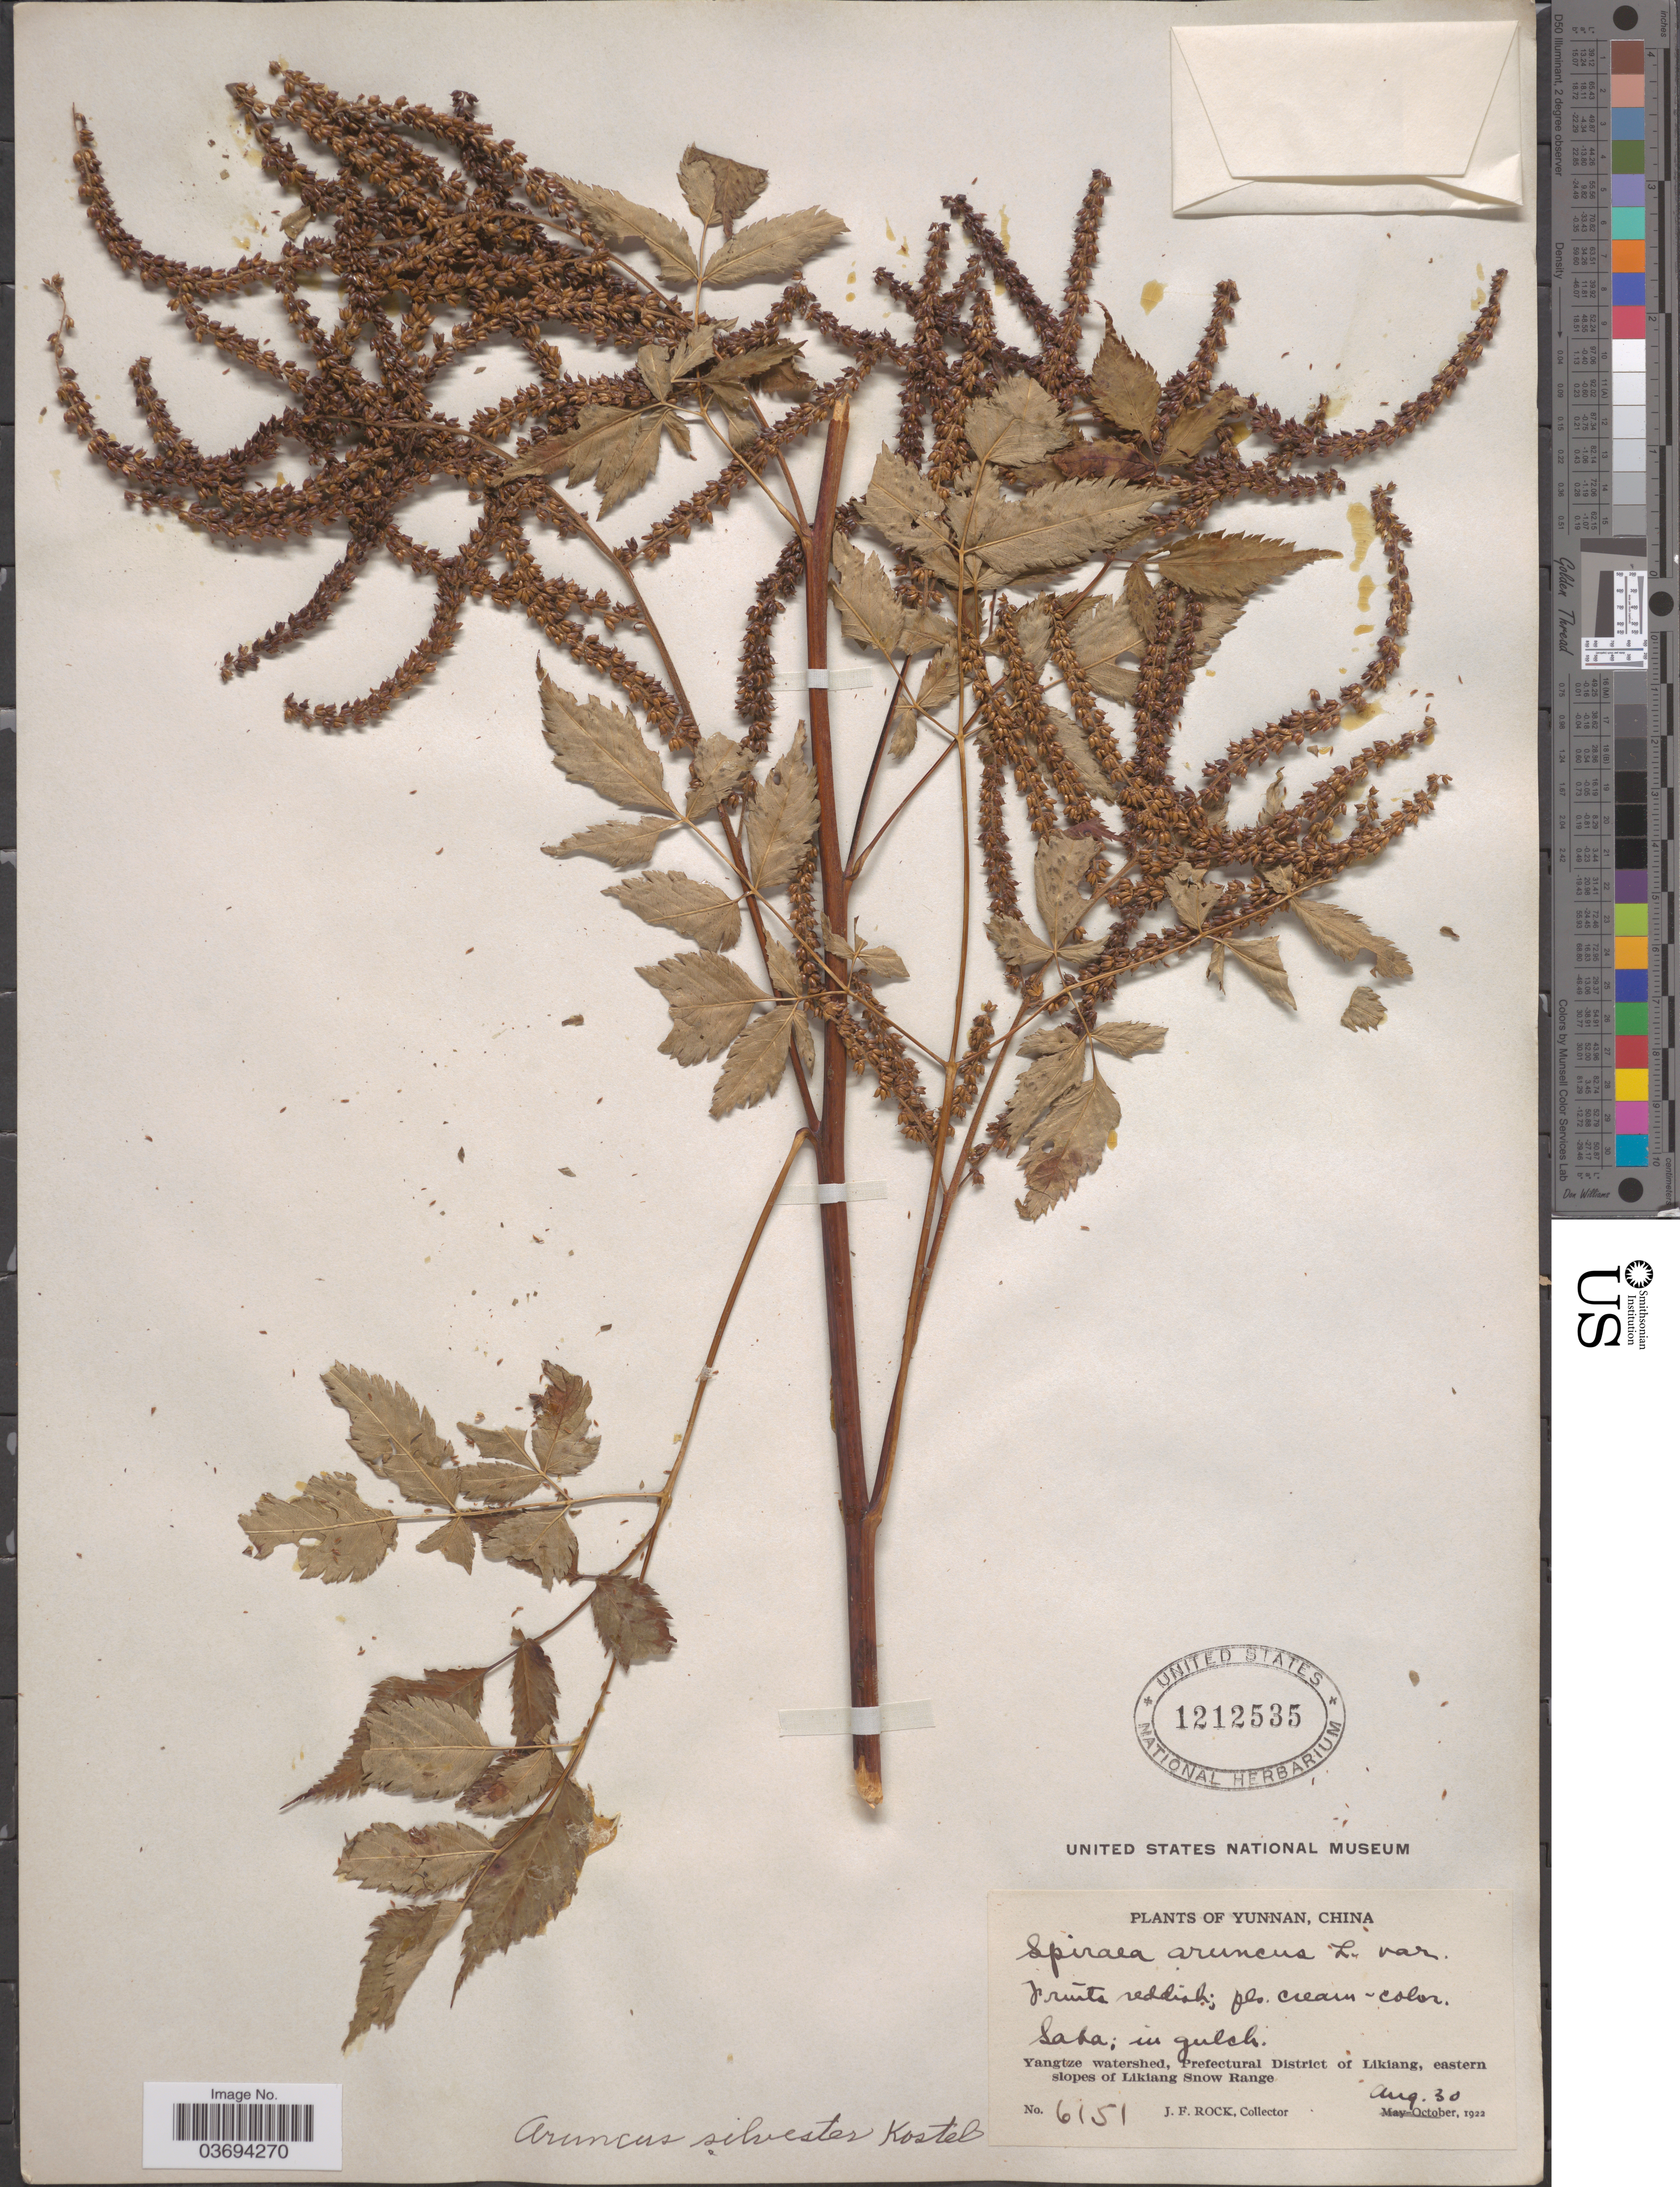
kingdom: Plantae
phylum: Tracheophyta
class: Magnoliopsida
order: Rosales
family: Rosaceae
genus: Aruncus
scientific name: Aruncus sylvester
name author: Kostel. ex Maxim.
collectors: J. Rock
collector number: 6151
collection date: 1922-08-30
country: China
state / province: Yunnan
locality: Yangtze watershed, Prefectural District of Likiang, eastern slopes of Likiang Snow Range.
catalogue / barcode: US 1212535